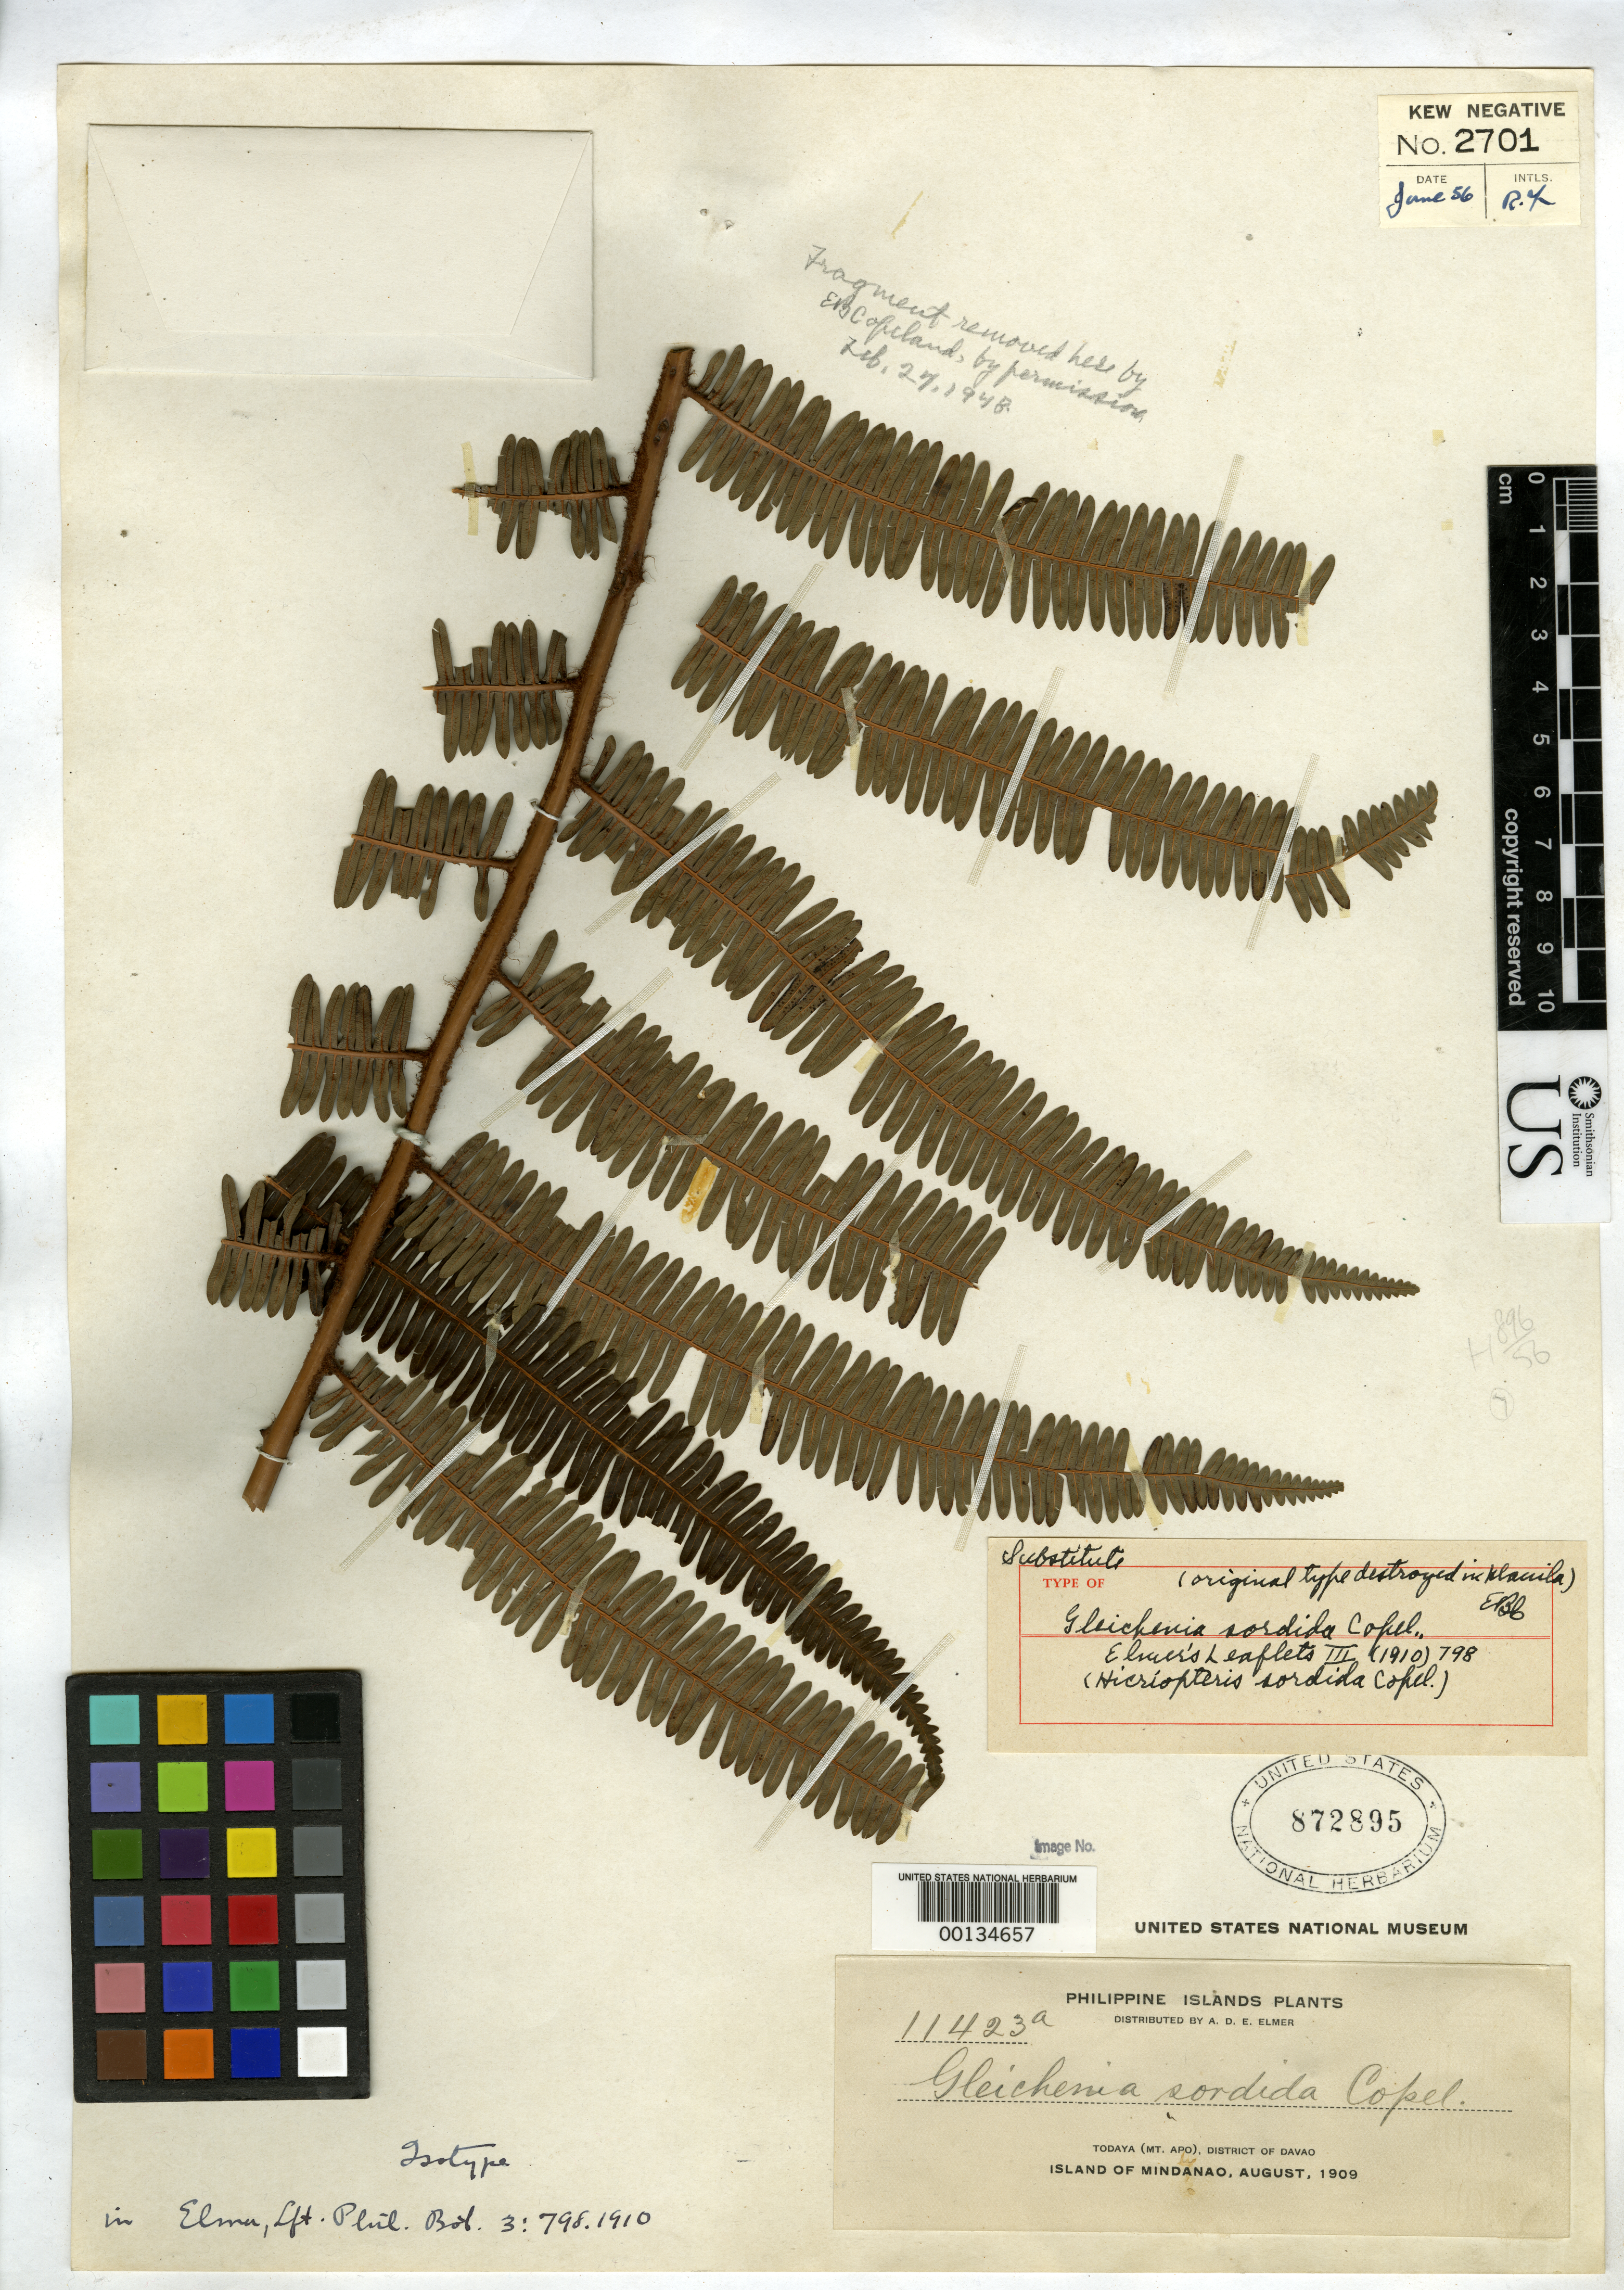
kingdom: Plantae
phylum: Tracheophyta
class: Polypodiopsida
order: Gleicheniales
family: Gleicheniaceae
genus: Gleichenia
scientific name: Gleichenia sordida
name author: Copel. in Elmer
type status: Isotype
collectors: A. D. E. Elmer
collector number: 11423a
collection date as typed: Aug 1909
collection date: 1909-08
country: Philippines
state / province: Davao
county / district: Davao del Sur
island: Mindanao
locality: Todaya (Mt. Apo), District of Davao, Island of Mindanao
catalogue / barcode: US 872895